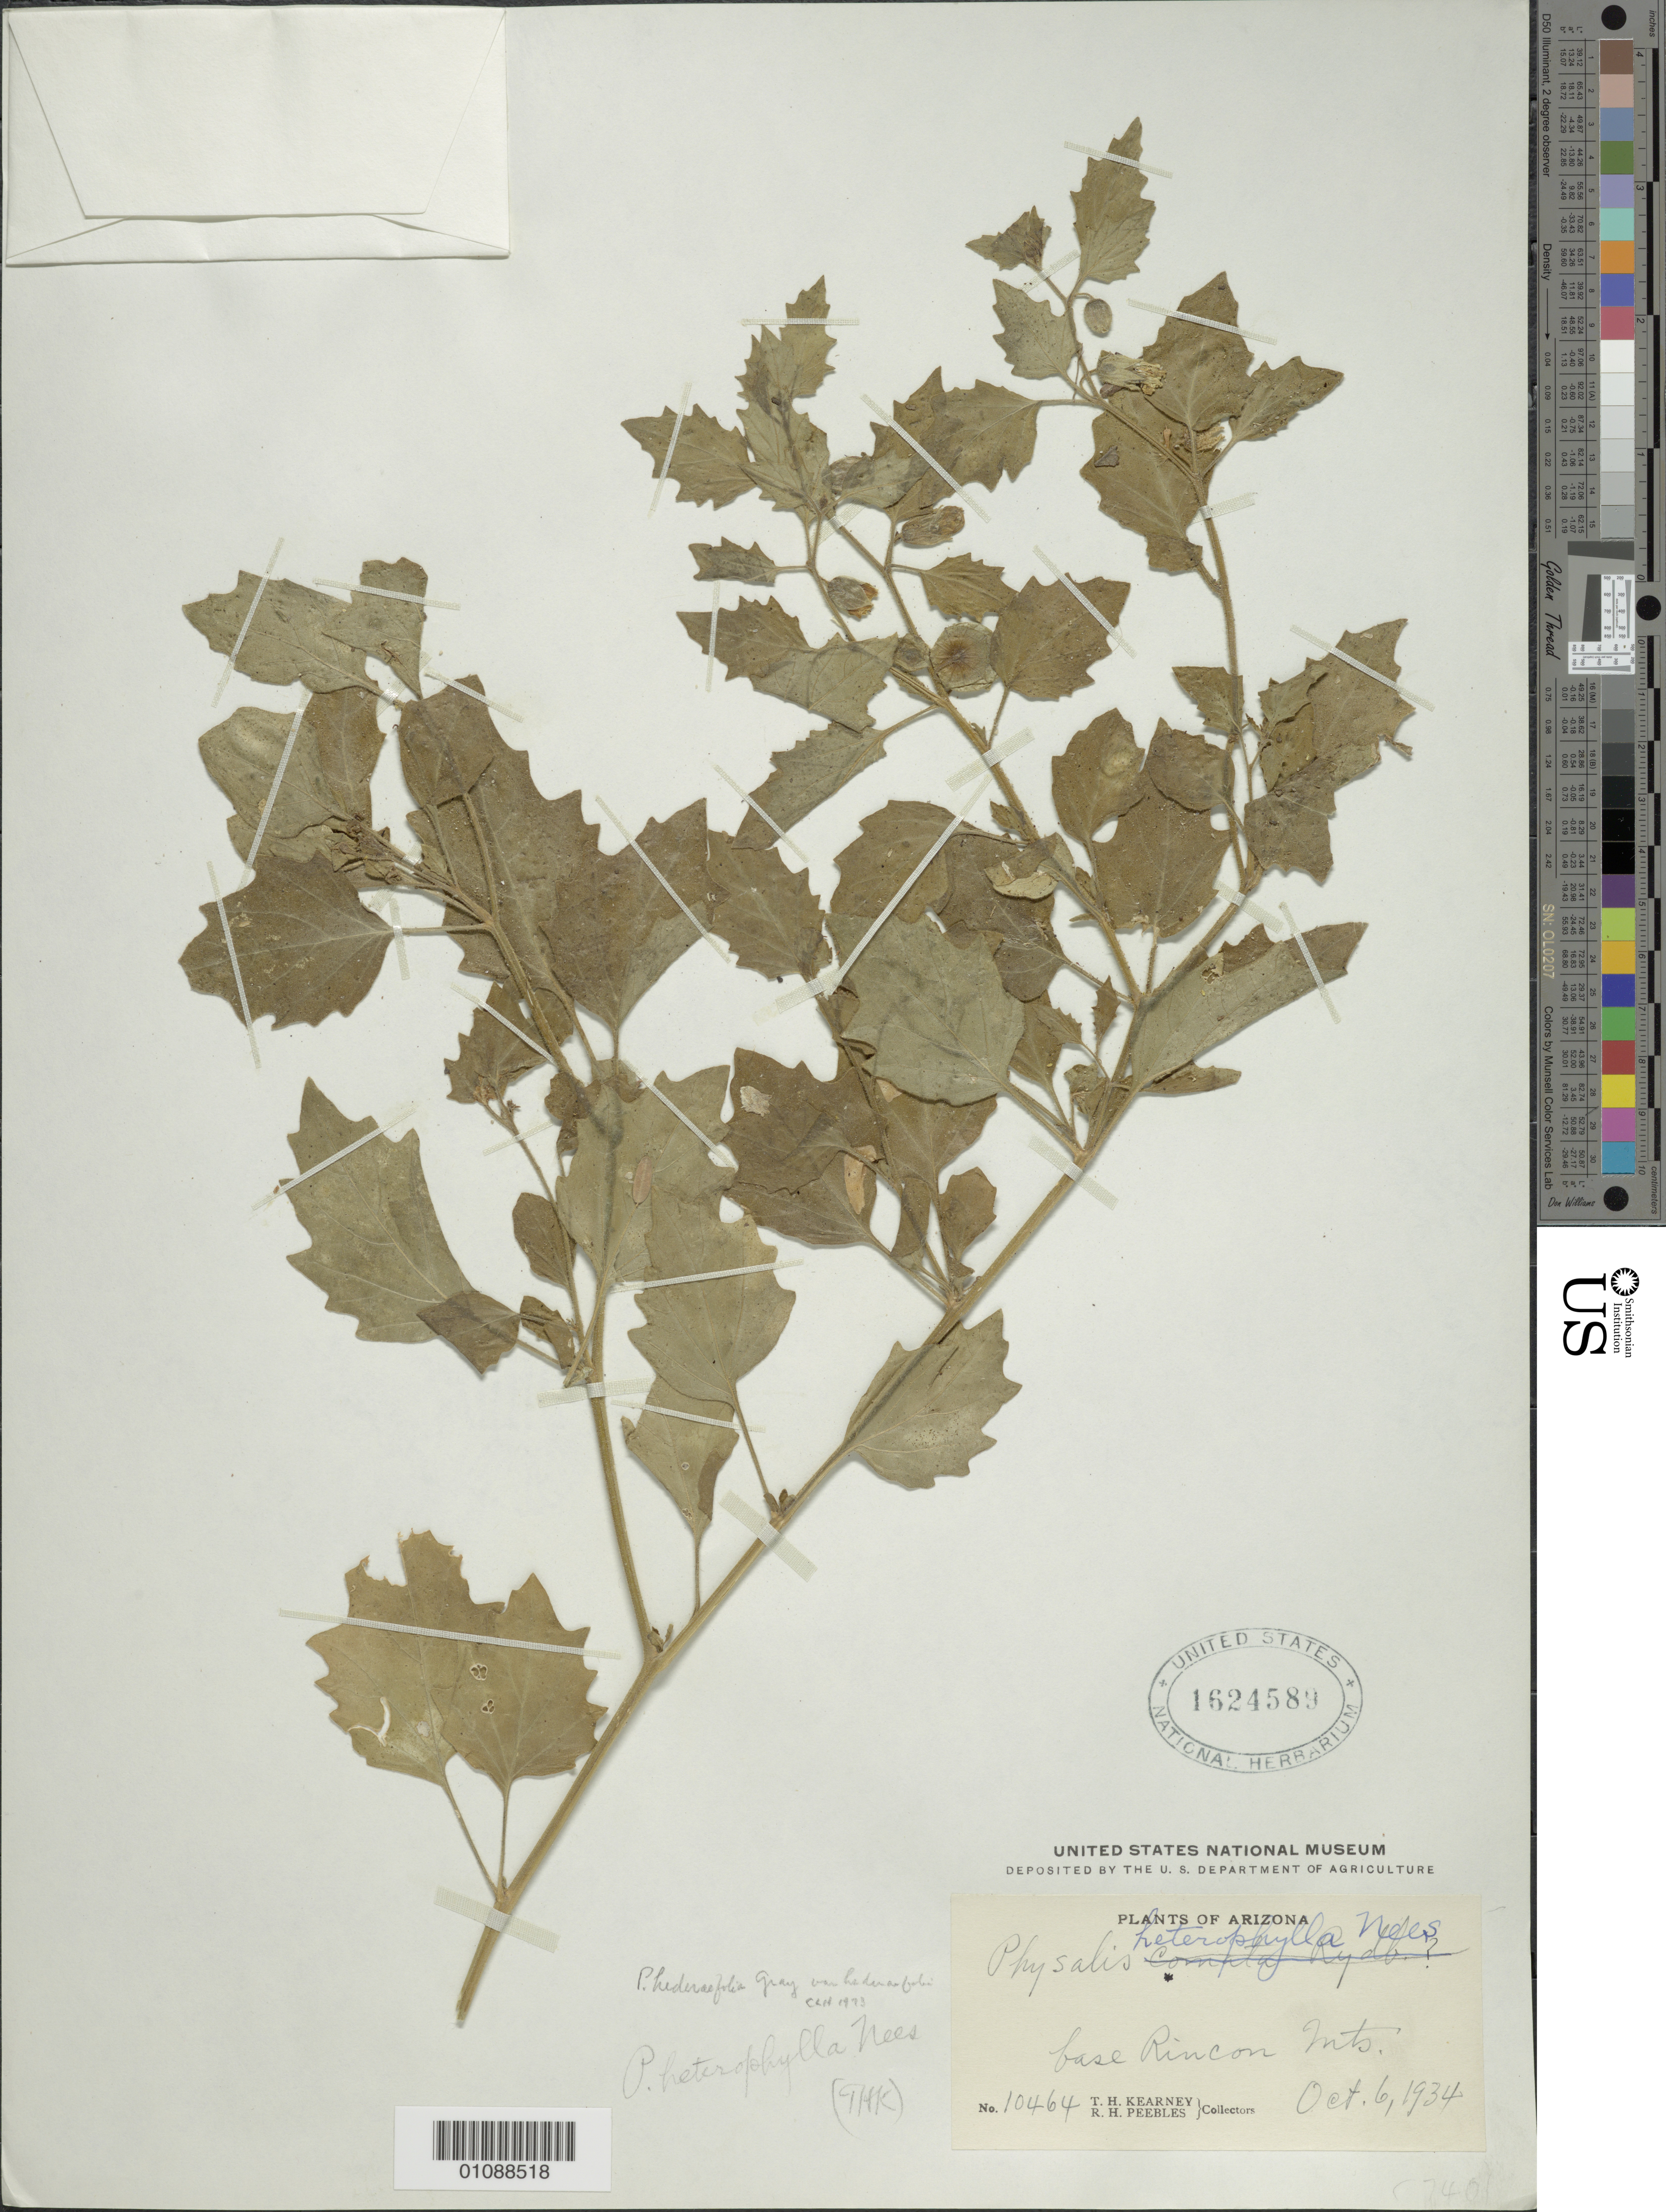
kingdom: Plantae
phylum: Tracheophyta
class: Magnoliopsida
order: Solanales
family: Solanaceae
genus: Physalis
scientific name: Physalis hederifolia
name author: A. Gray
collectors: T. H. Kearney & R. H. Peebles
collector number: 10464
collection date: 1934-10-06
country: United States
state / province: Arizona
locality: Base Rincon Mts.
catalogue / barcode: US 1624589